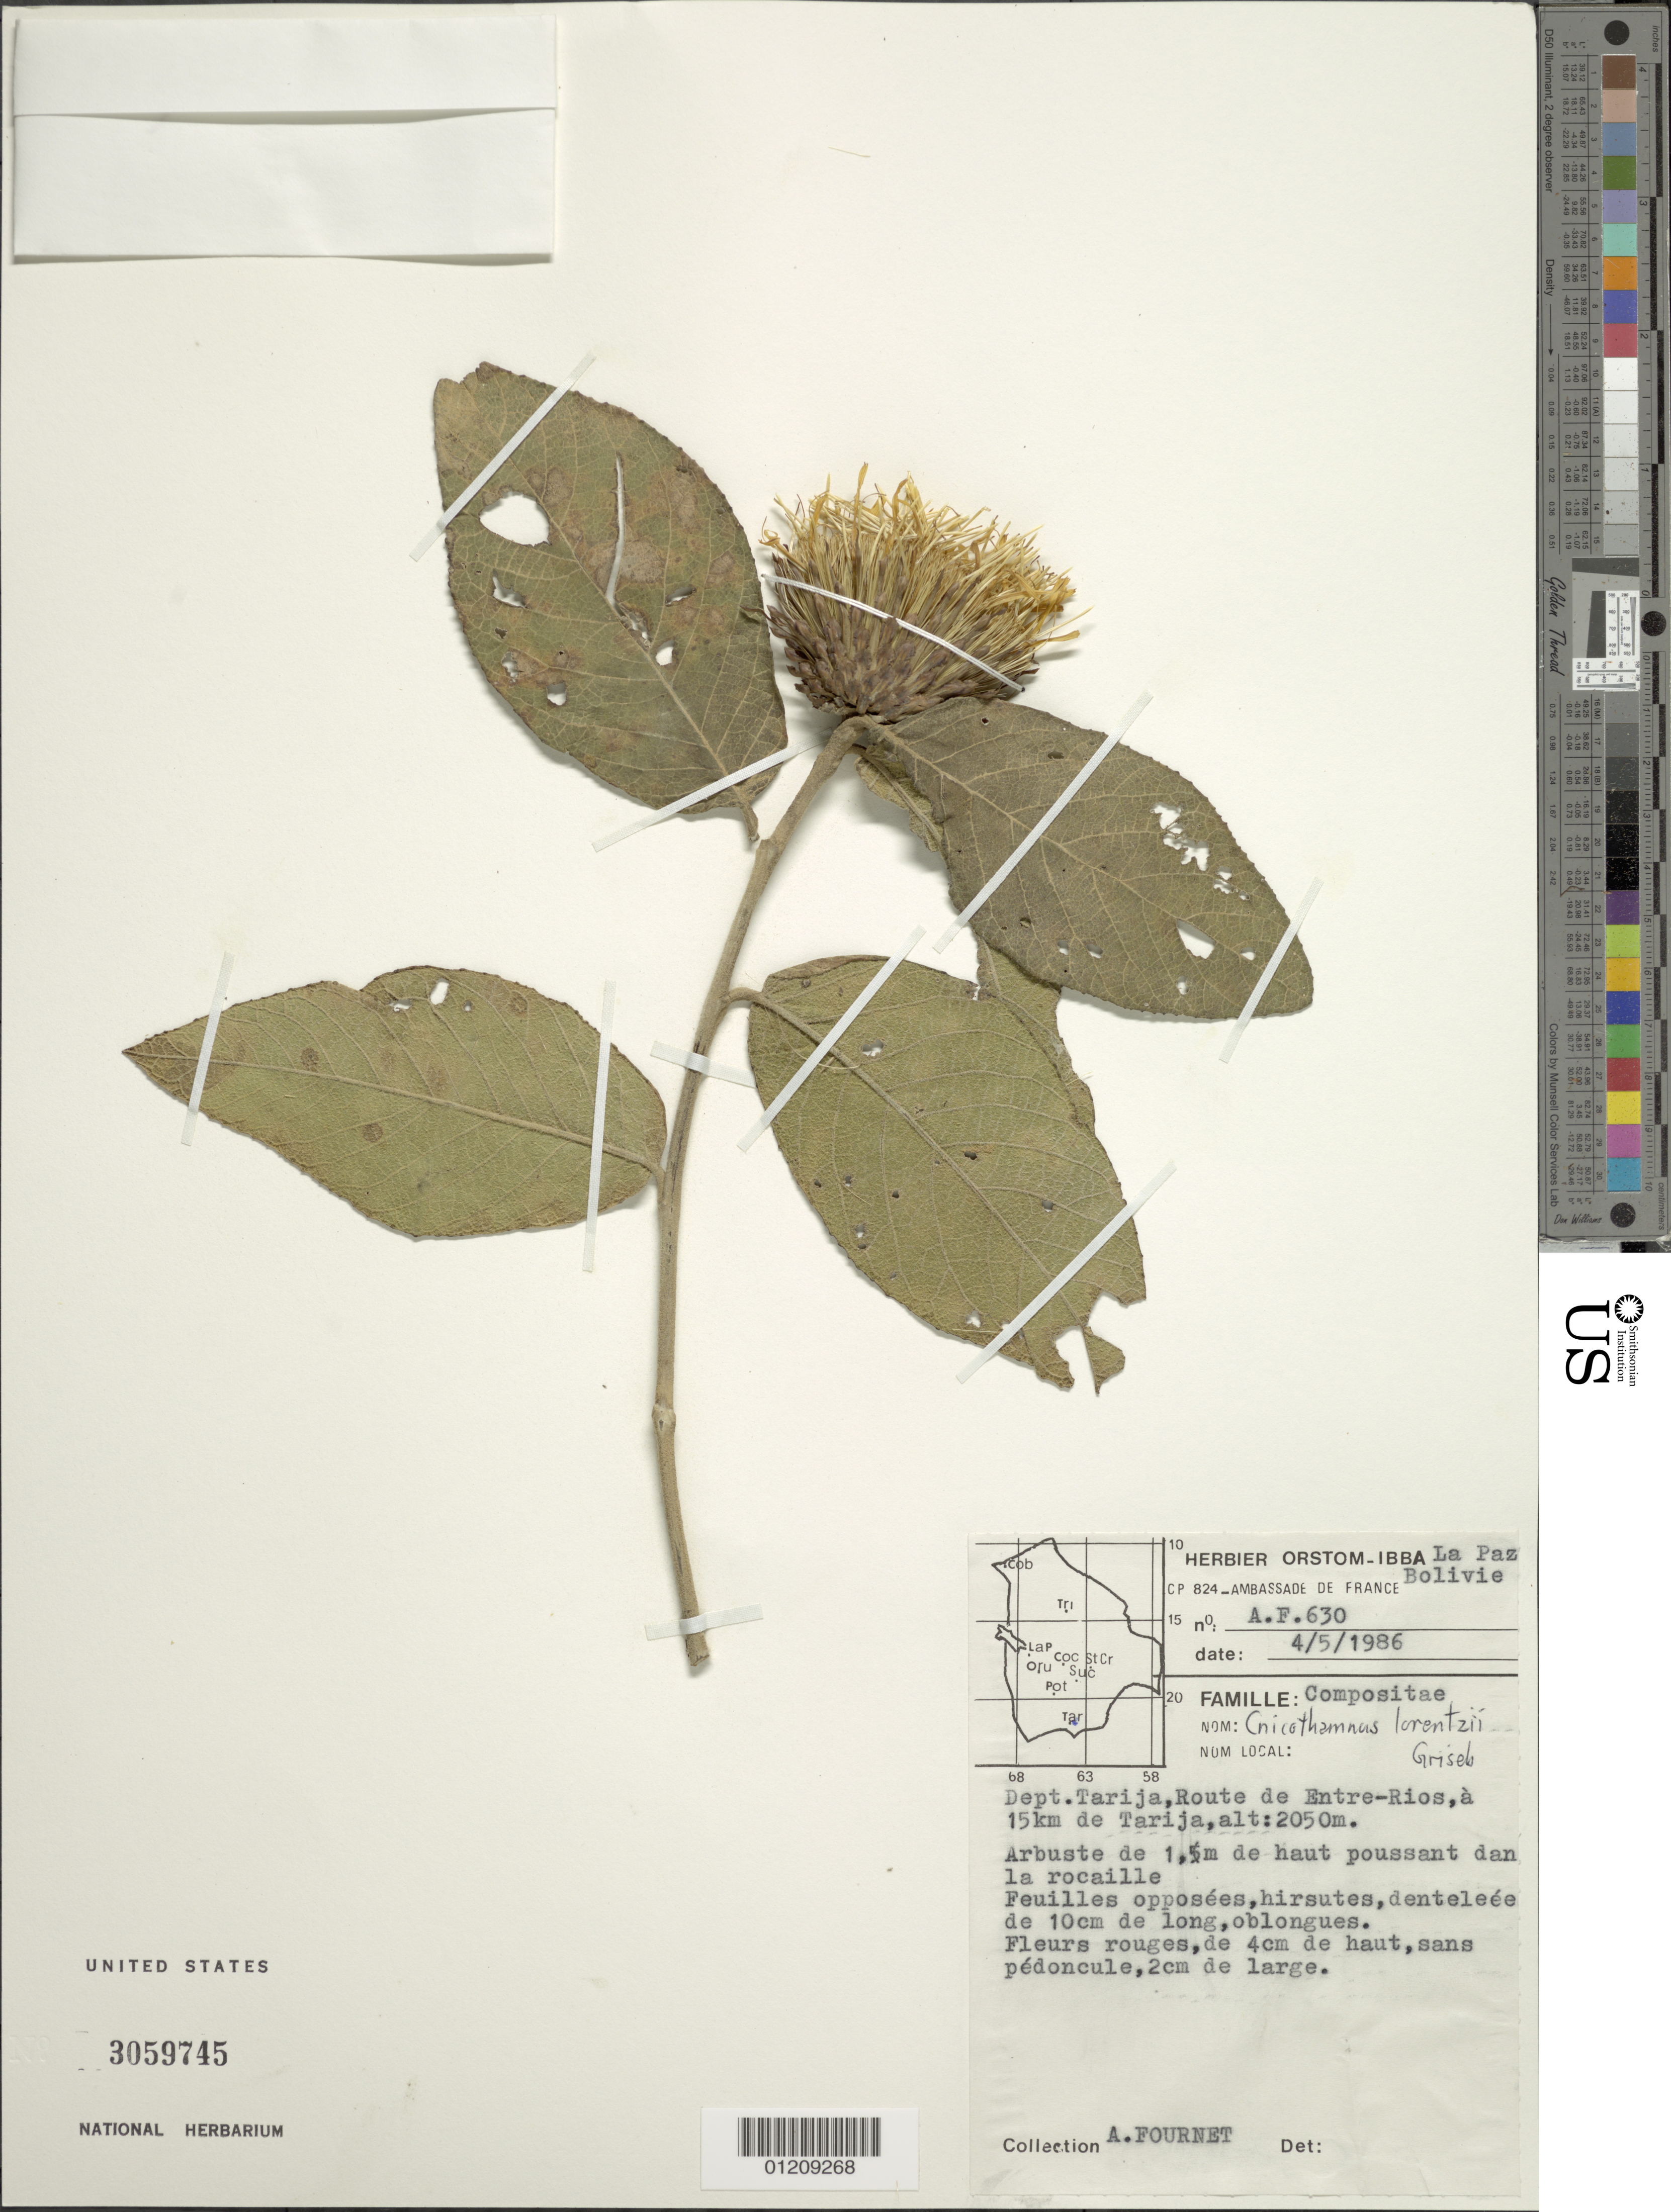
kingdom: Plantae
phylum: Tracheophyta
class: Magnoliopsida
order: Asterales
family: Asteraceae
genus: Cnicothamnus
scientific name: Cnicothamnus lorentzii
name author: Griseb.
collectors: A. Fournet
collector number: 630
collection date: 1986-05-04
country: Bolivia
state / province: Tarija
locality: Route de Entre-Pios, a 15km de Tarija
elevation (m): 2050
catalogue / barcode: US 3059745